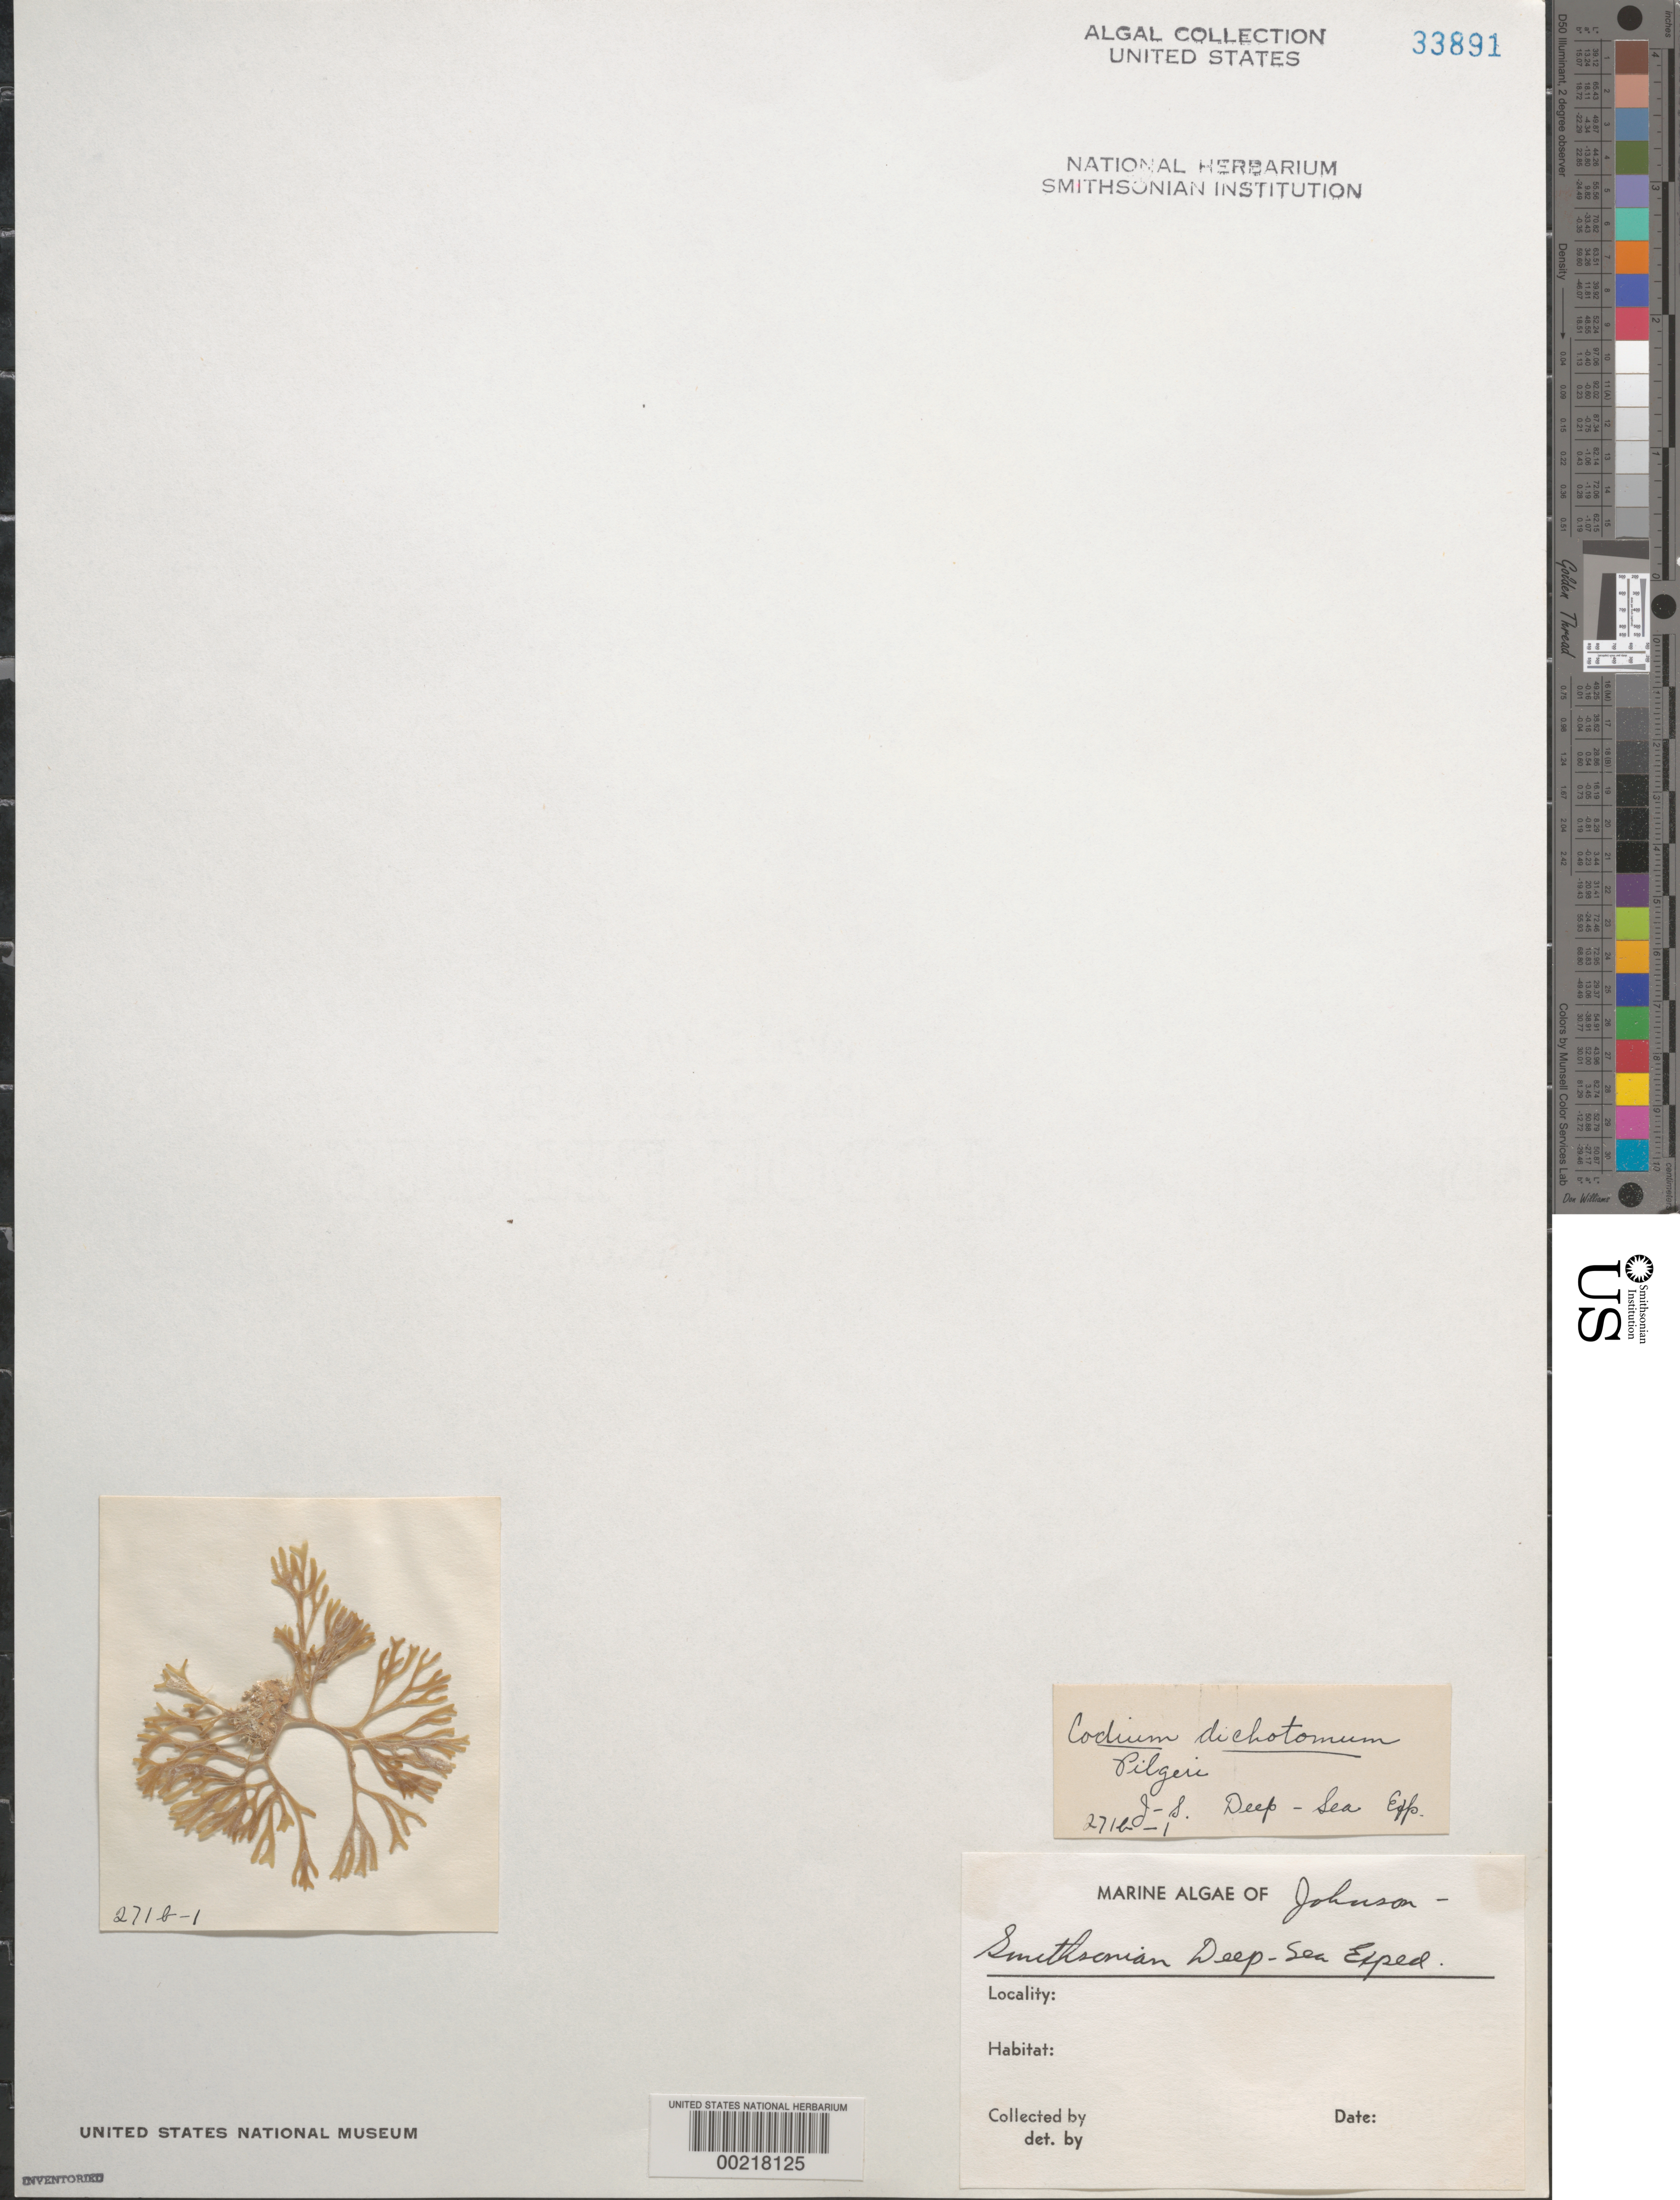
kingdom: Plantae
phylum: Chlorophyta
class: Ulvophyceae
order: Bryopsidales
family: Codiaceae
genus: Codium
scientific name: Codium tomentosum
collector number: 271b-1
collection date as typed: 15 Feb 1933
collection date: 1933-02-15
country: Haiti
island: Levantado Keys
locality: The largest of the Levantado Keys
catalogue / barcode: US 33891